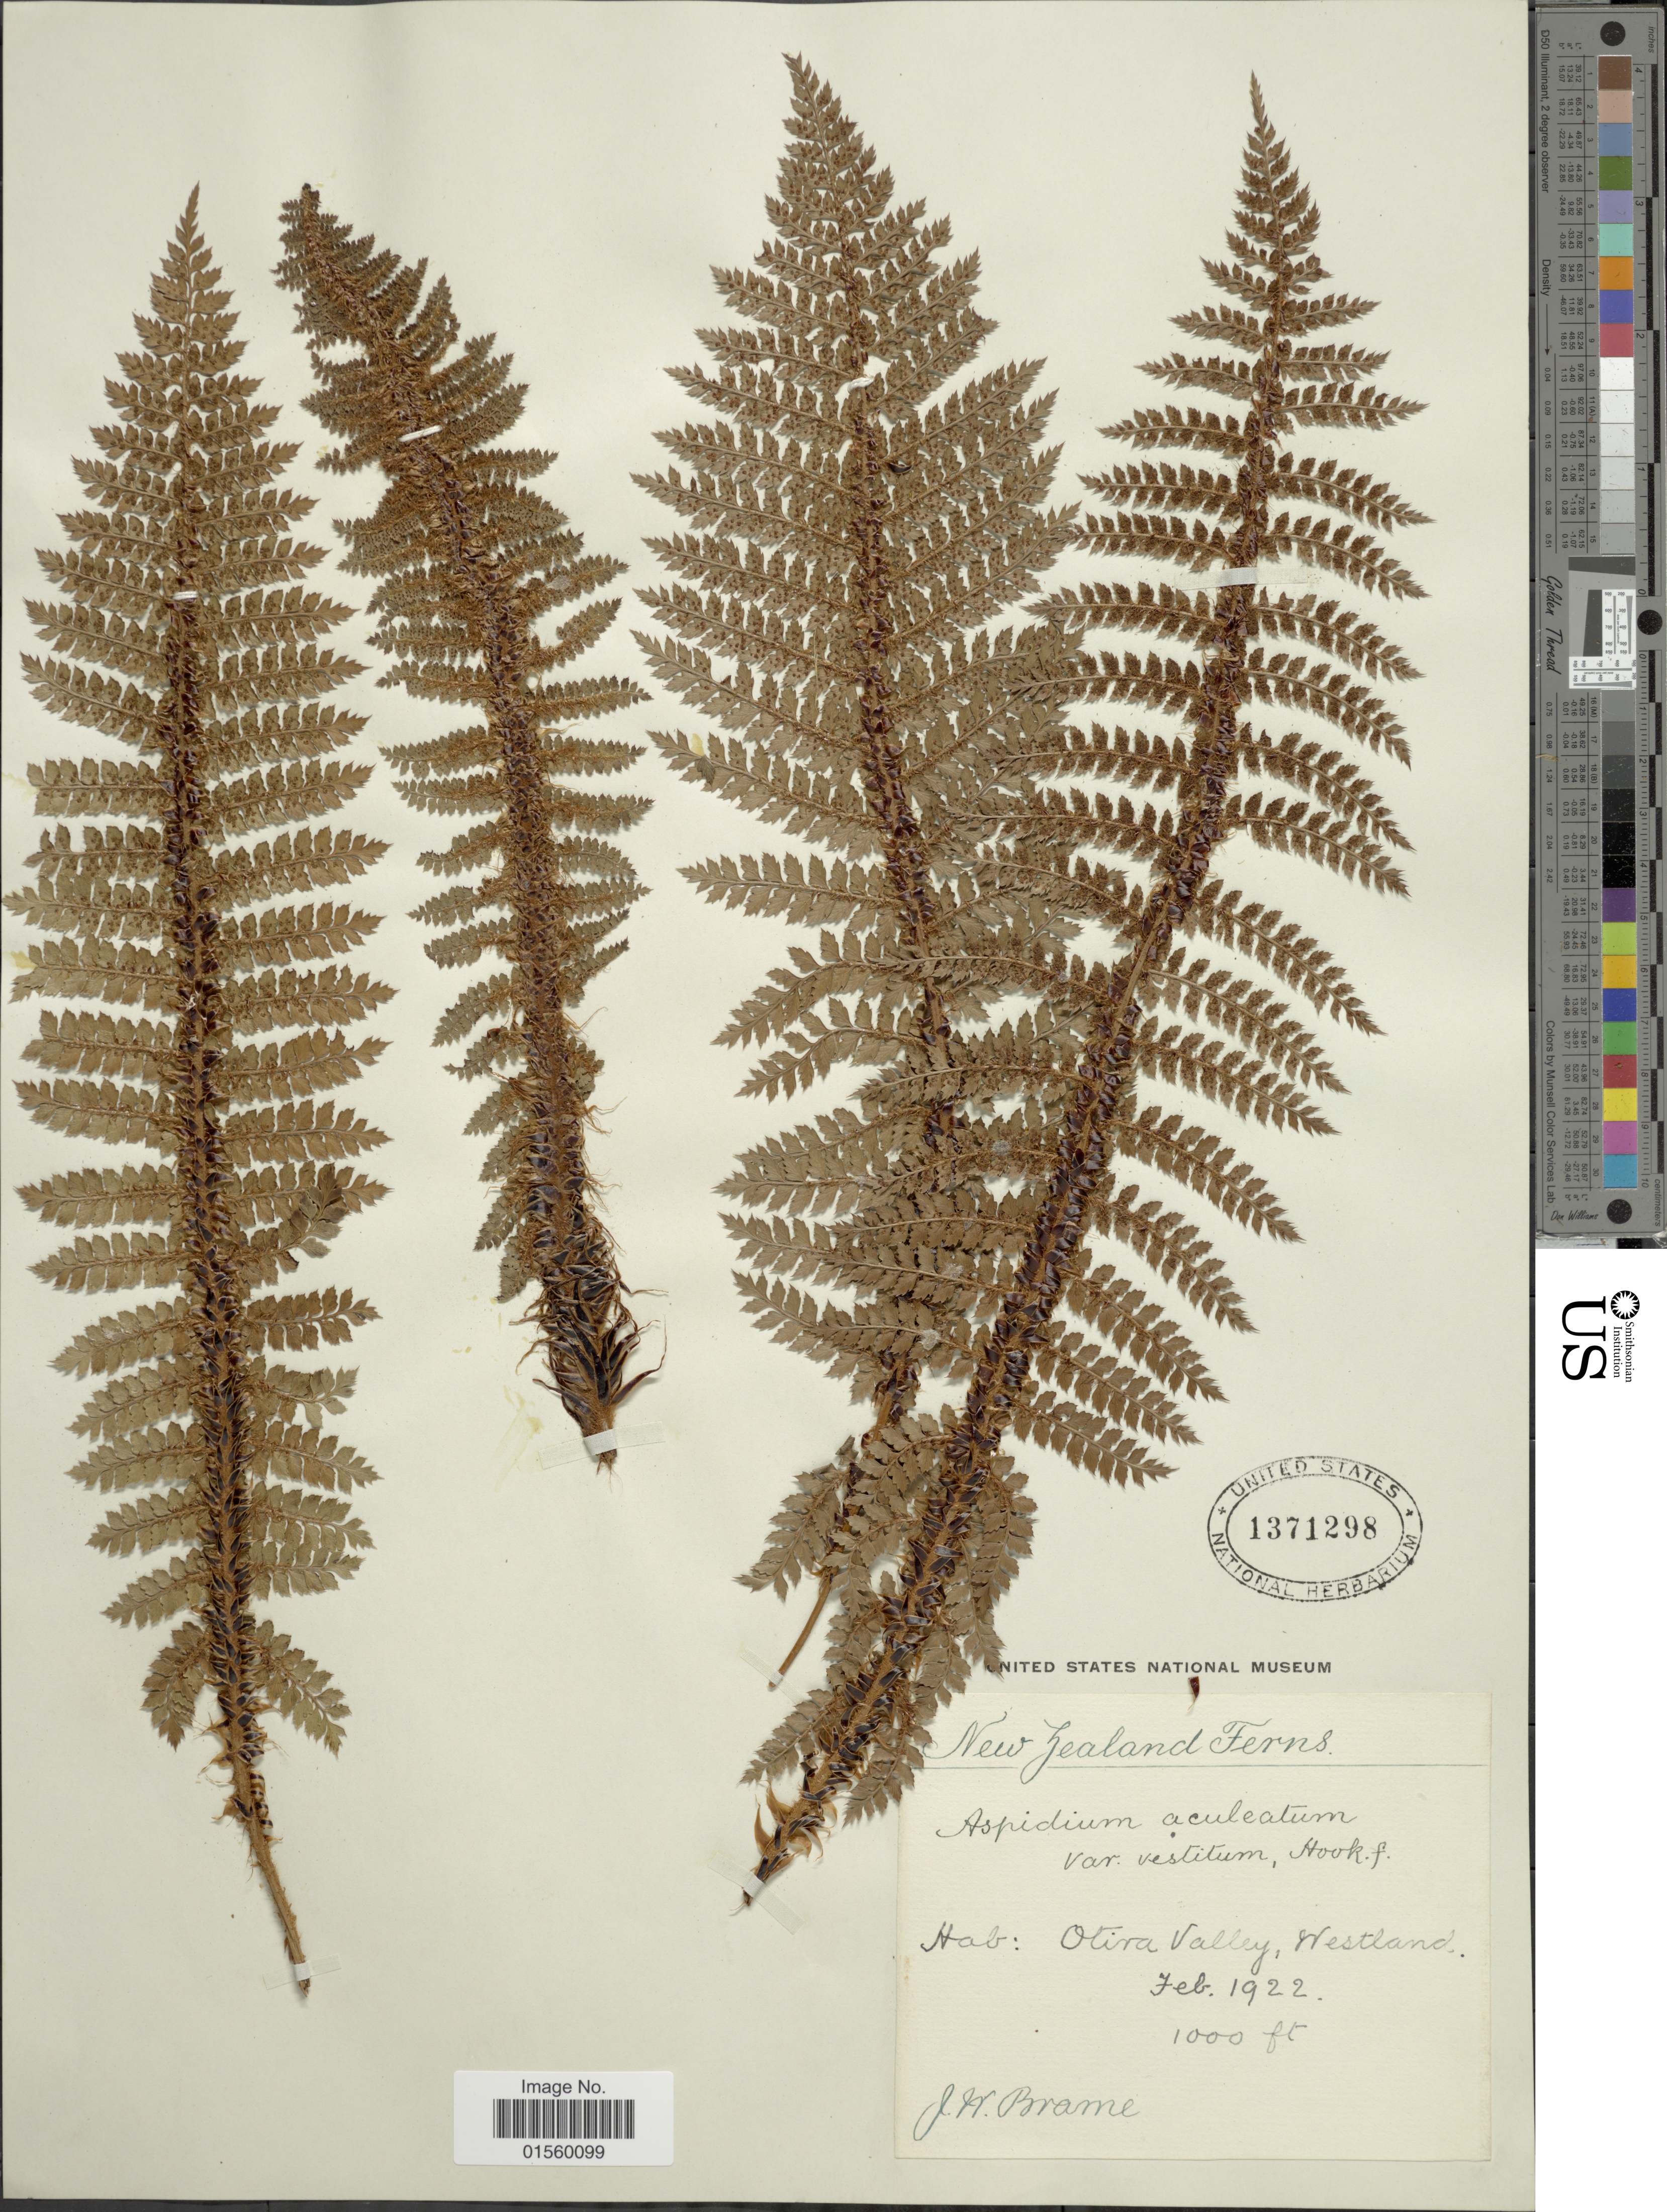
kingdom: Plantae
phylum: Tracheophyta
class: Polypodiopsida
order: Polypodiales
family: Dryopteridaceae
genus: Polystichum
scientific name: Polystichum vestitum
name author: (Sw.) C. Presl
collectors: J. Brame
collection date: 1922-02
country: New Zealand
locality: Otira Valley, Westland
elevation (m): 305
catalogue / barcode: US 1371298